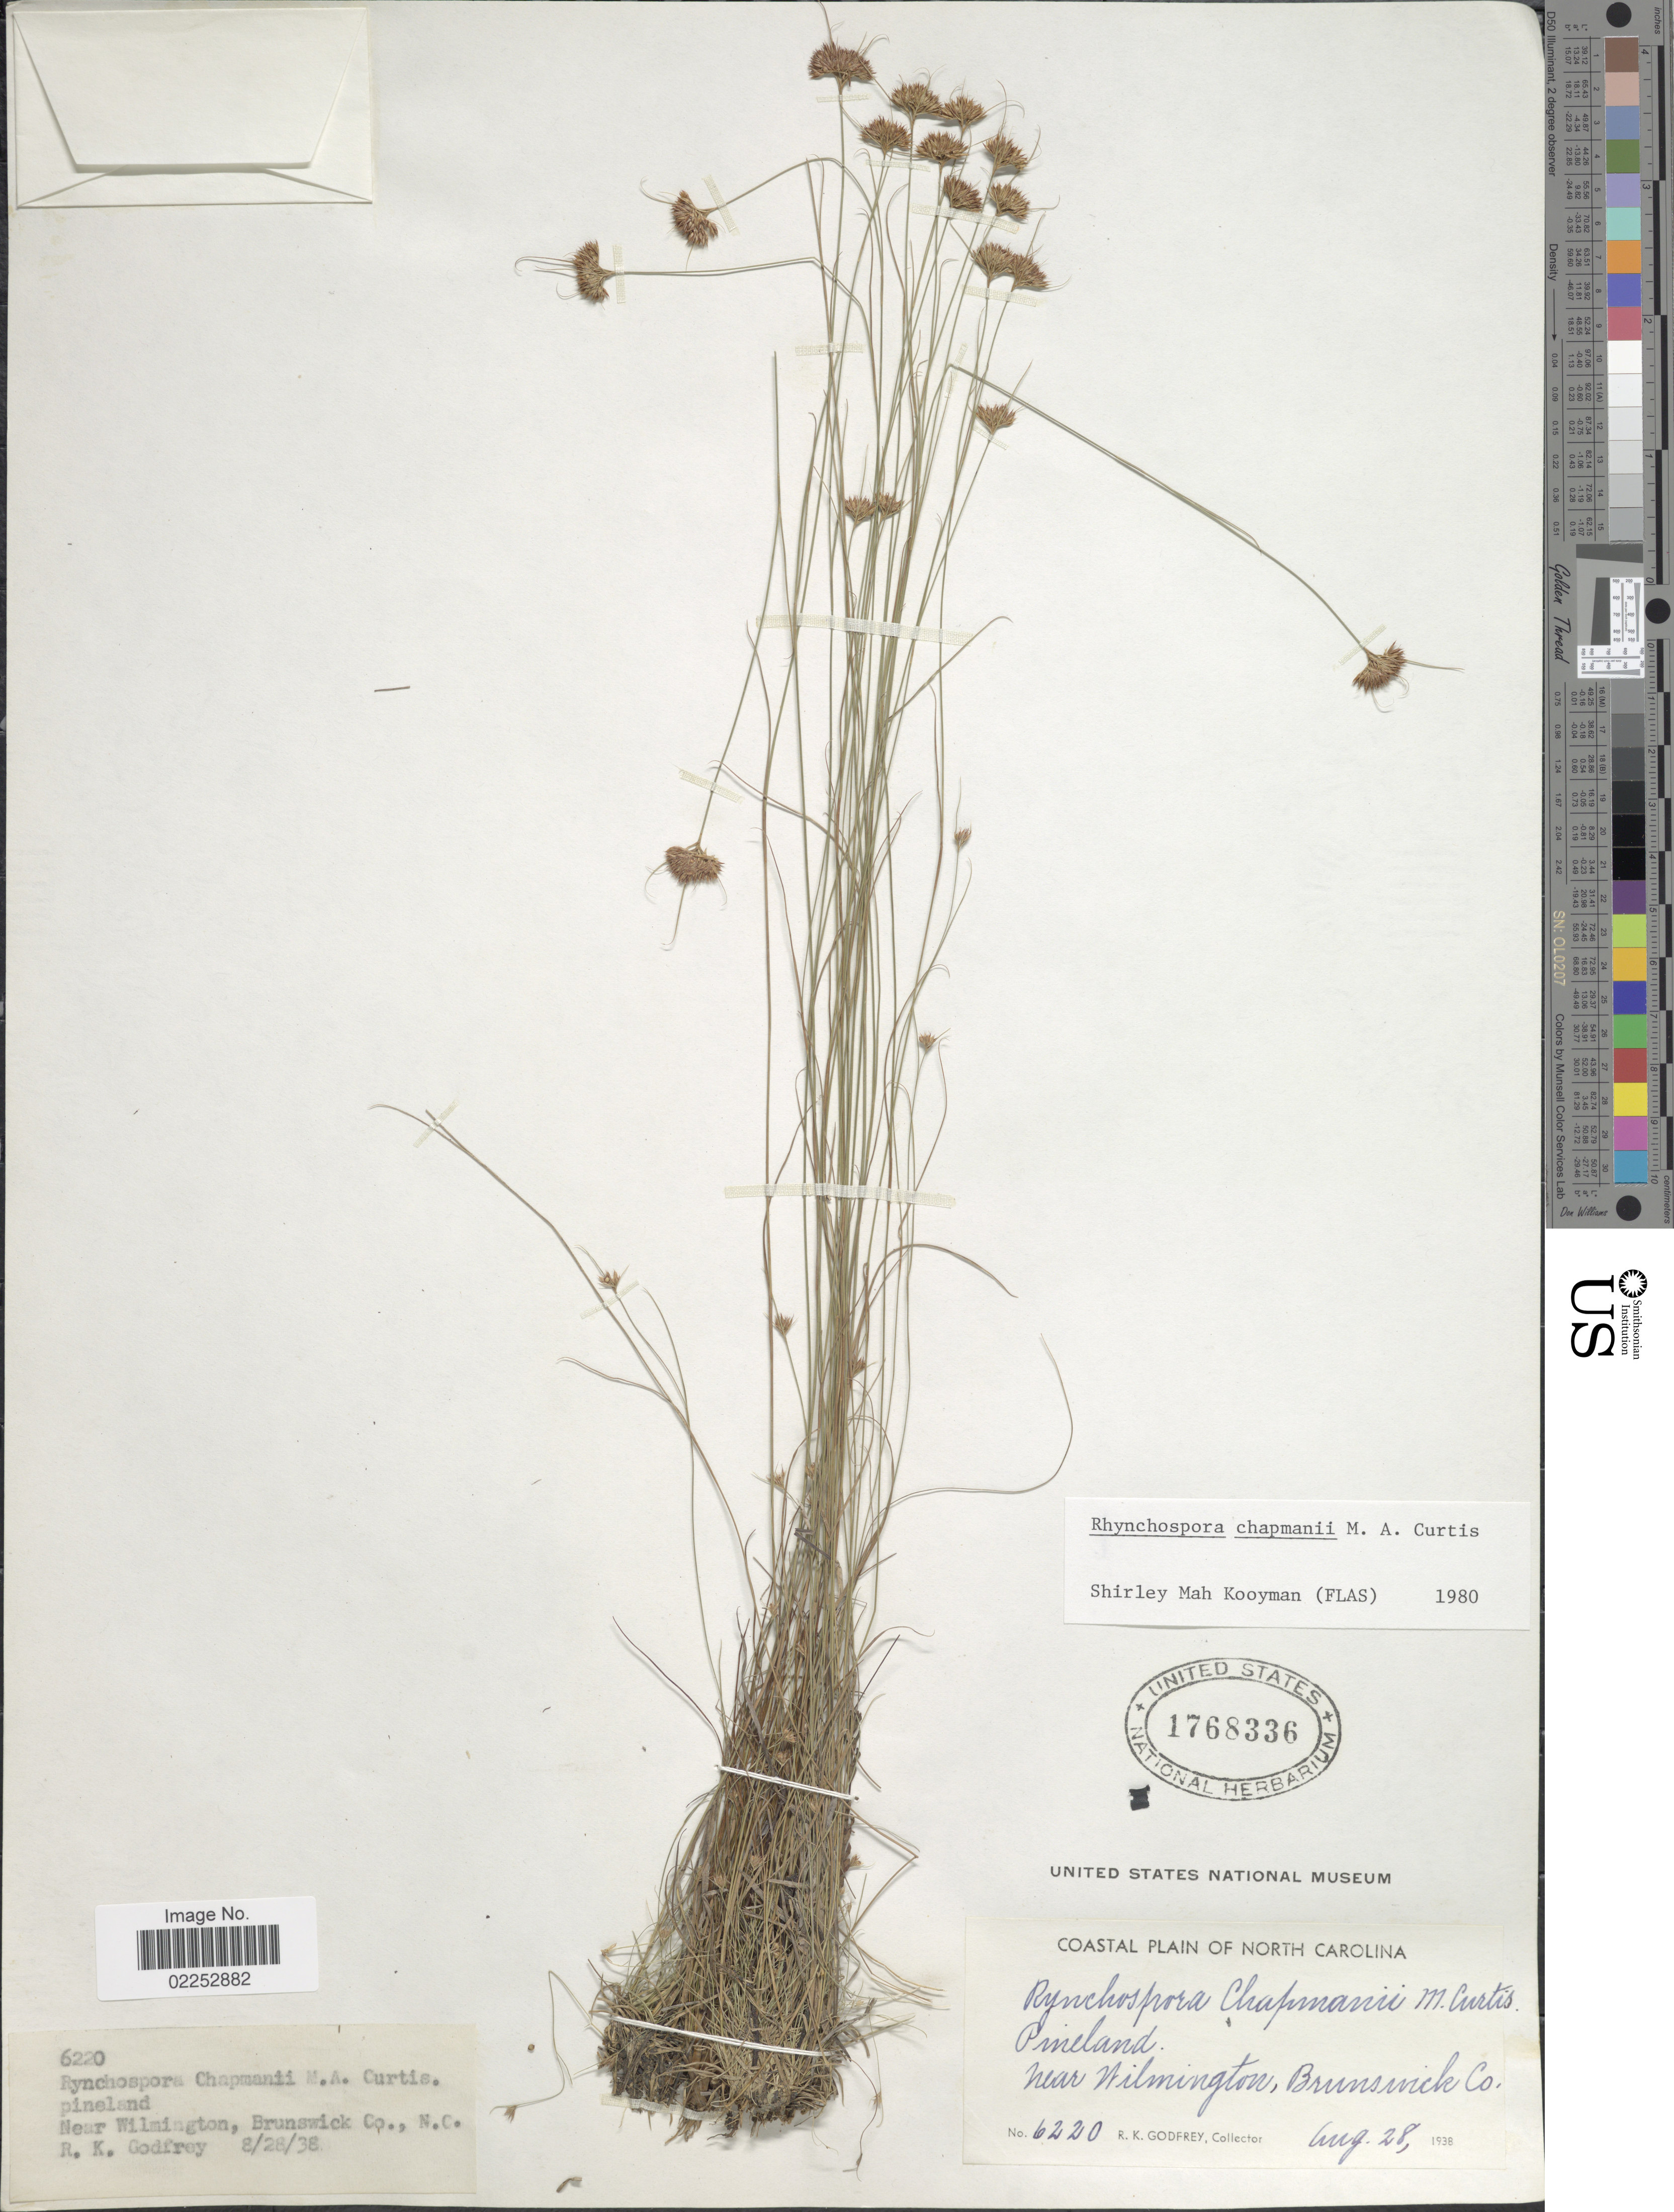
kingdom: Plantae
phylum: Tracheophyta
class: Liliopsida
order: Poales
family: Cyperaceae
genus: Rhynchospora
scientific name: Rhynchospora chapmanii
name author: M.A. Curtis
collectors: R. K. Godfrey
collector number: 6220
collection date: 1938-08-28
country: United States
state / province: North Carolina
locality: Near Wilmington, Brunswick Co.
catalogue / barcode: US 1768336